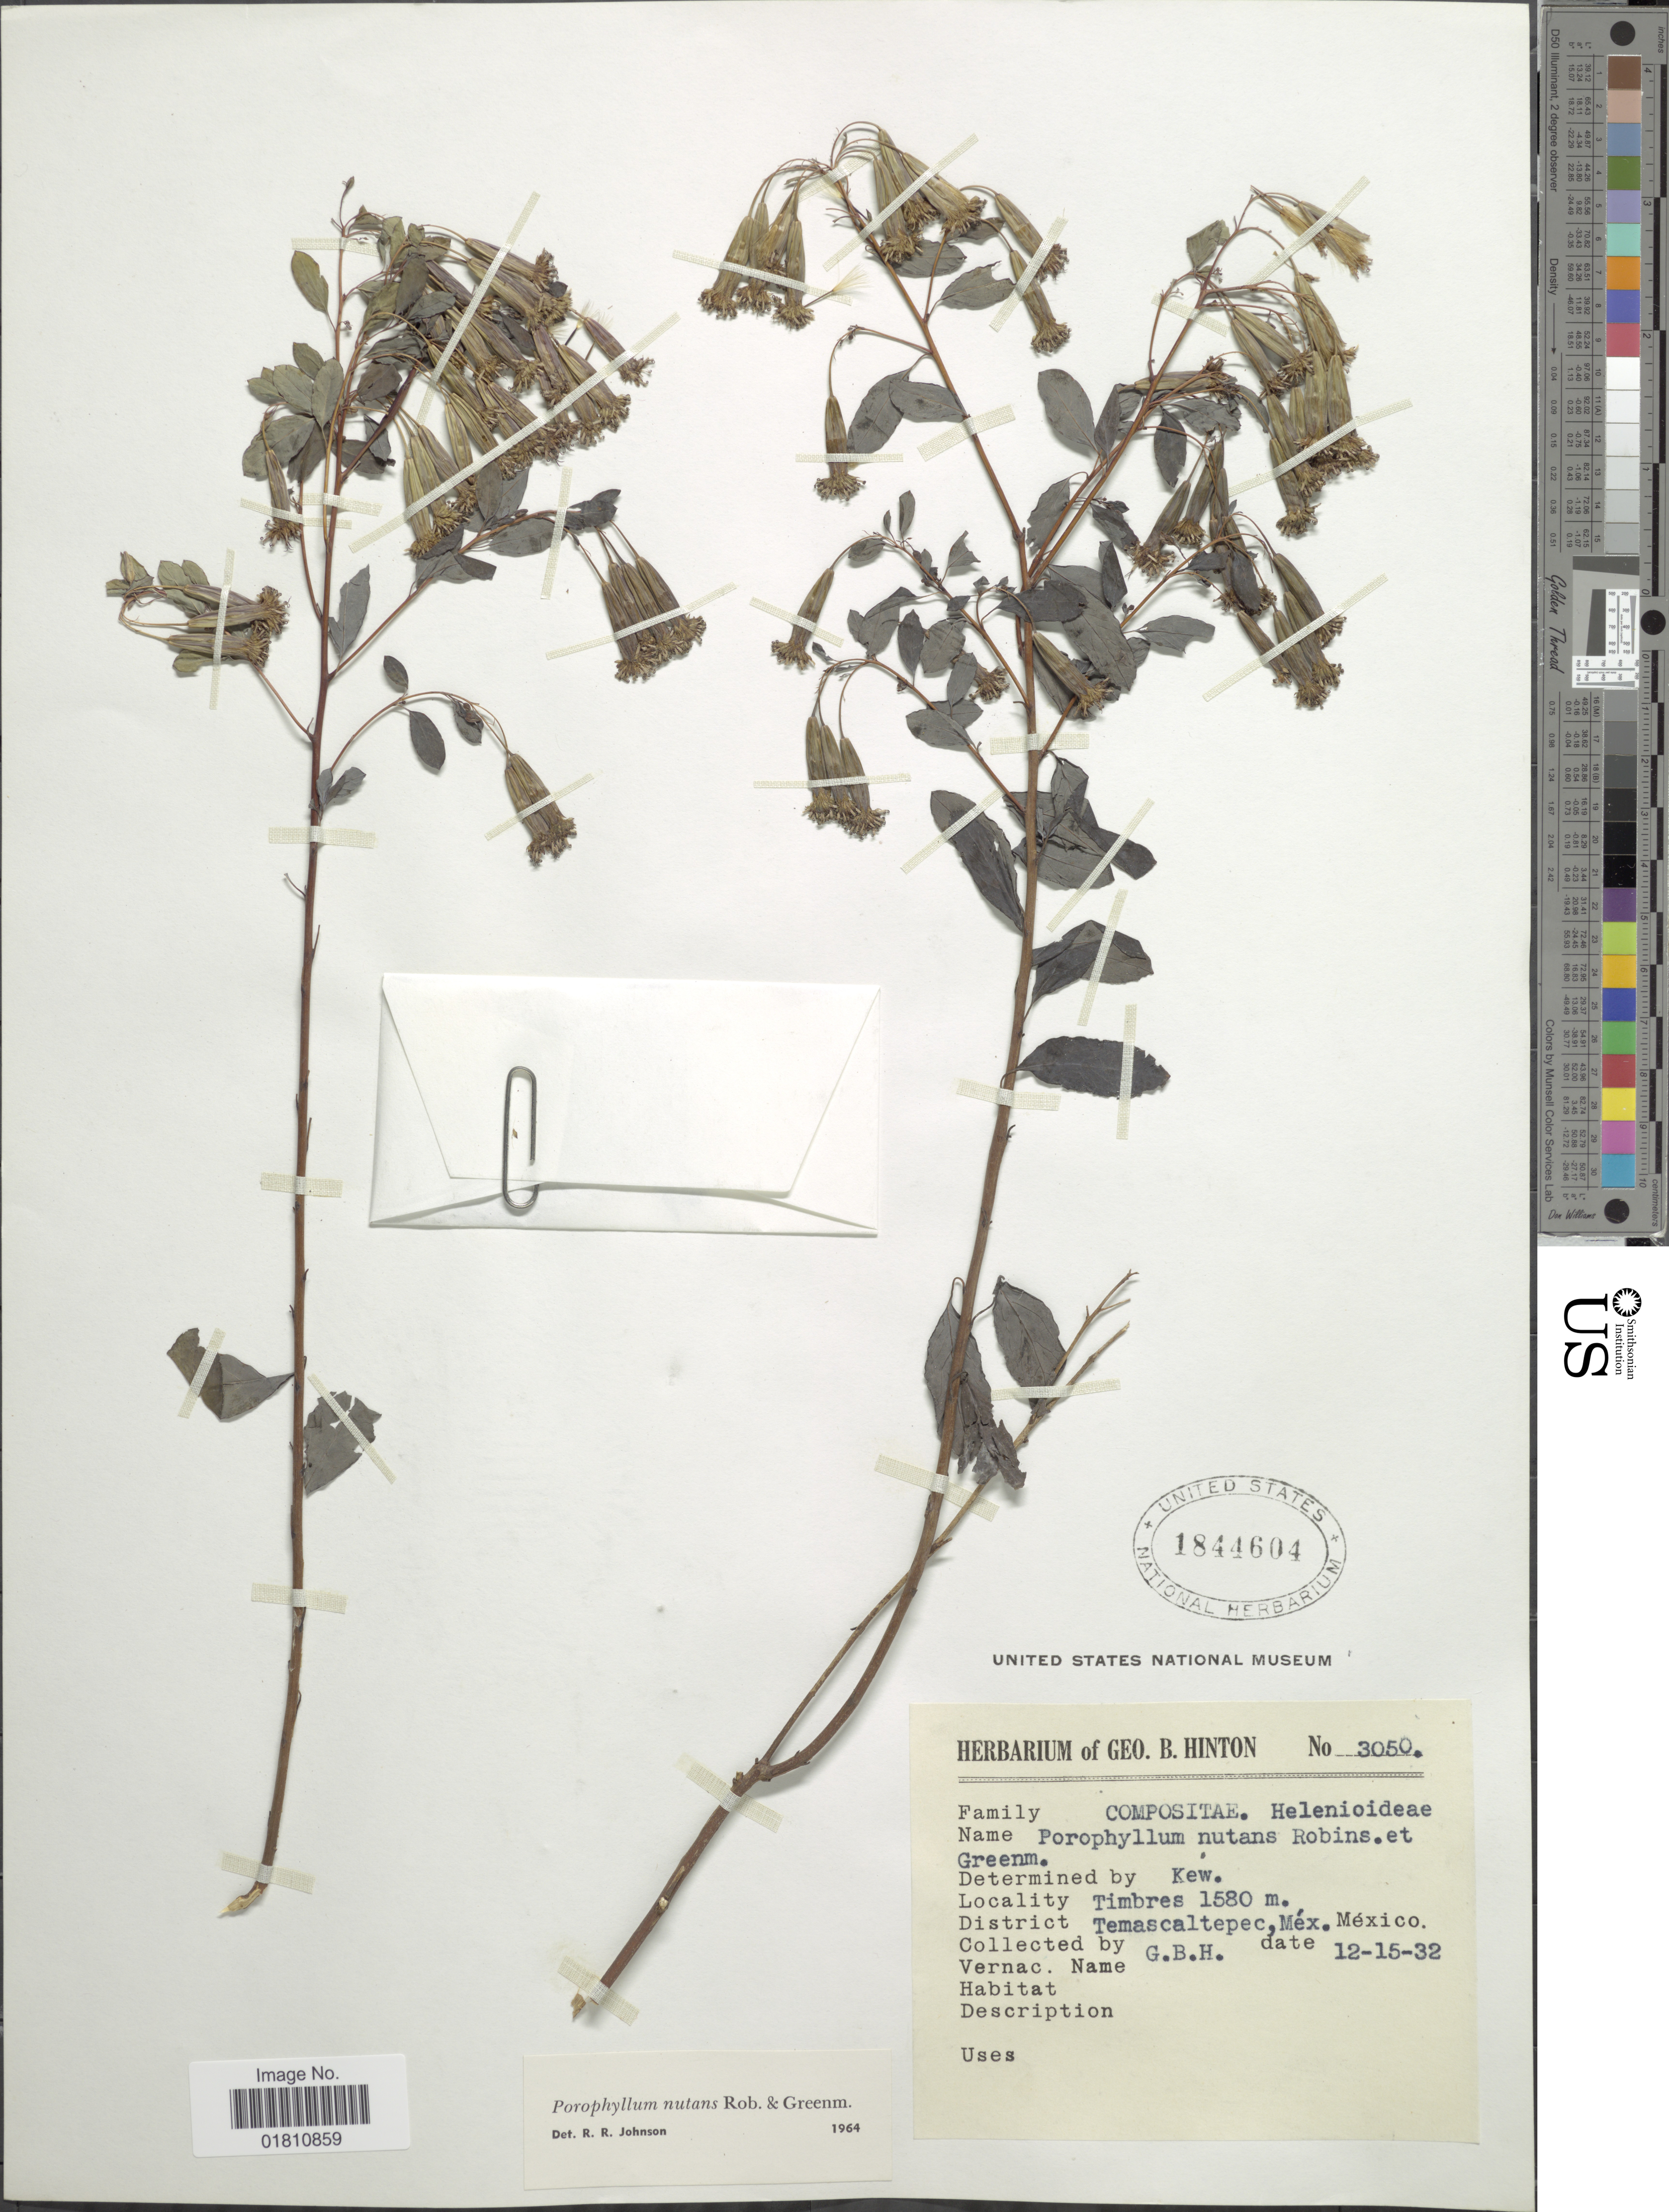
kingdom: Plantae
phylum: Tracheophyta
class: Magnoliopsida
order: Asterales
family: Asteraceae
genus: Porophyllum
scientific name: Porophyllum viridiflorum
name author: (Kunth) DC.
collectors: G. B. Hinton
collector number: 3050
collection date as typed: Transcribed d/m/y: 15/12/32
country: Mexico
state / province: México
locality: Timbres, District Temascaltepec.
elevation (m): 1580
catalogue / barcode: US 1844604